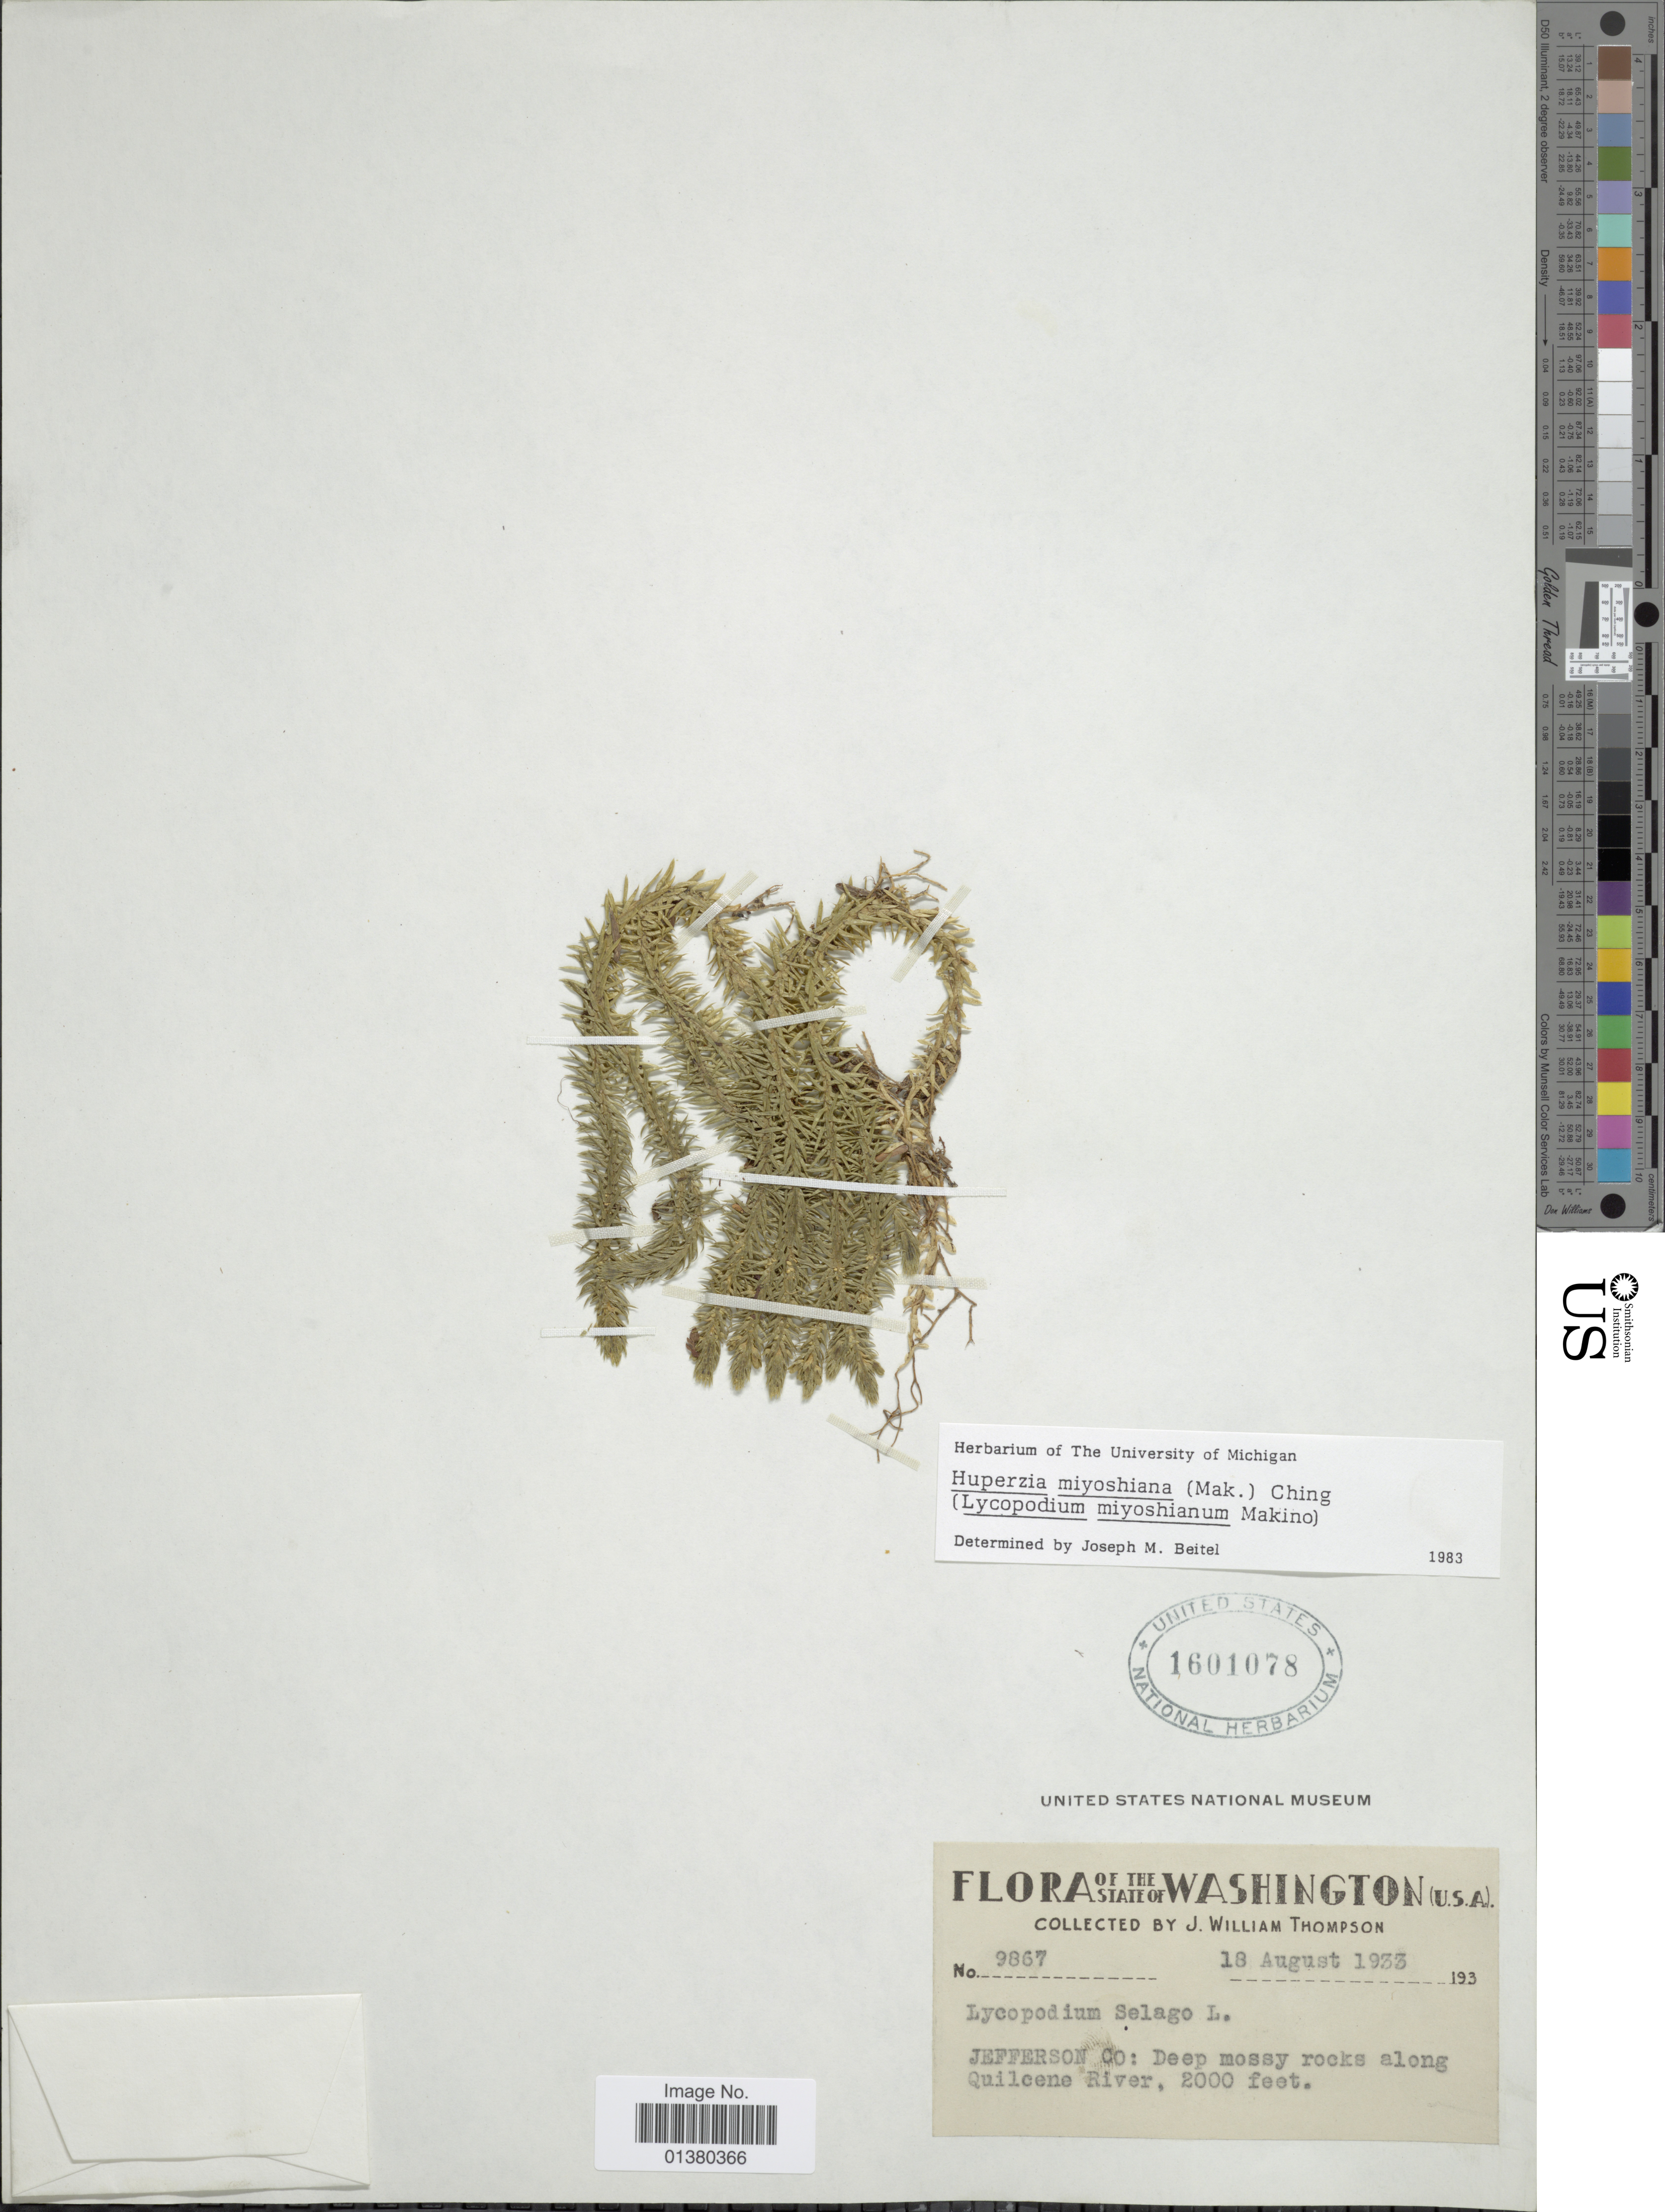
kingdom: Plantae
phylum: Tracheophyta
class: Lycopodiopsida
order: Lycopodiales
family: Lycopodiaceae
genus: Huperzia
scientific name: Huperzia miyoshiana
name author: (Makino) Ching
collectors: J. W. Thompson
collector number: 9867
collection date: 1933-08-18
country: United States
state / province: Washington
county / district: Jefferson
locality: Jefferson Co: Deep mossy rocks along Quilcene River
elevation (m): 610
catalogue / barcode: US 1601078